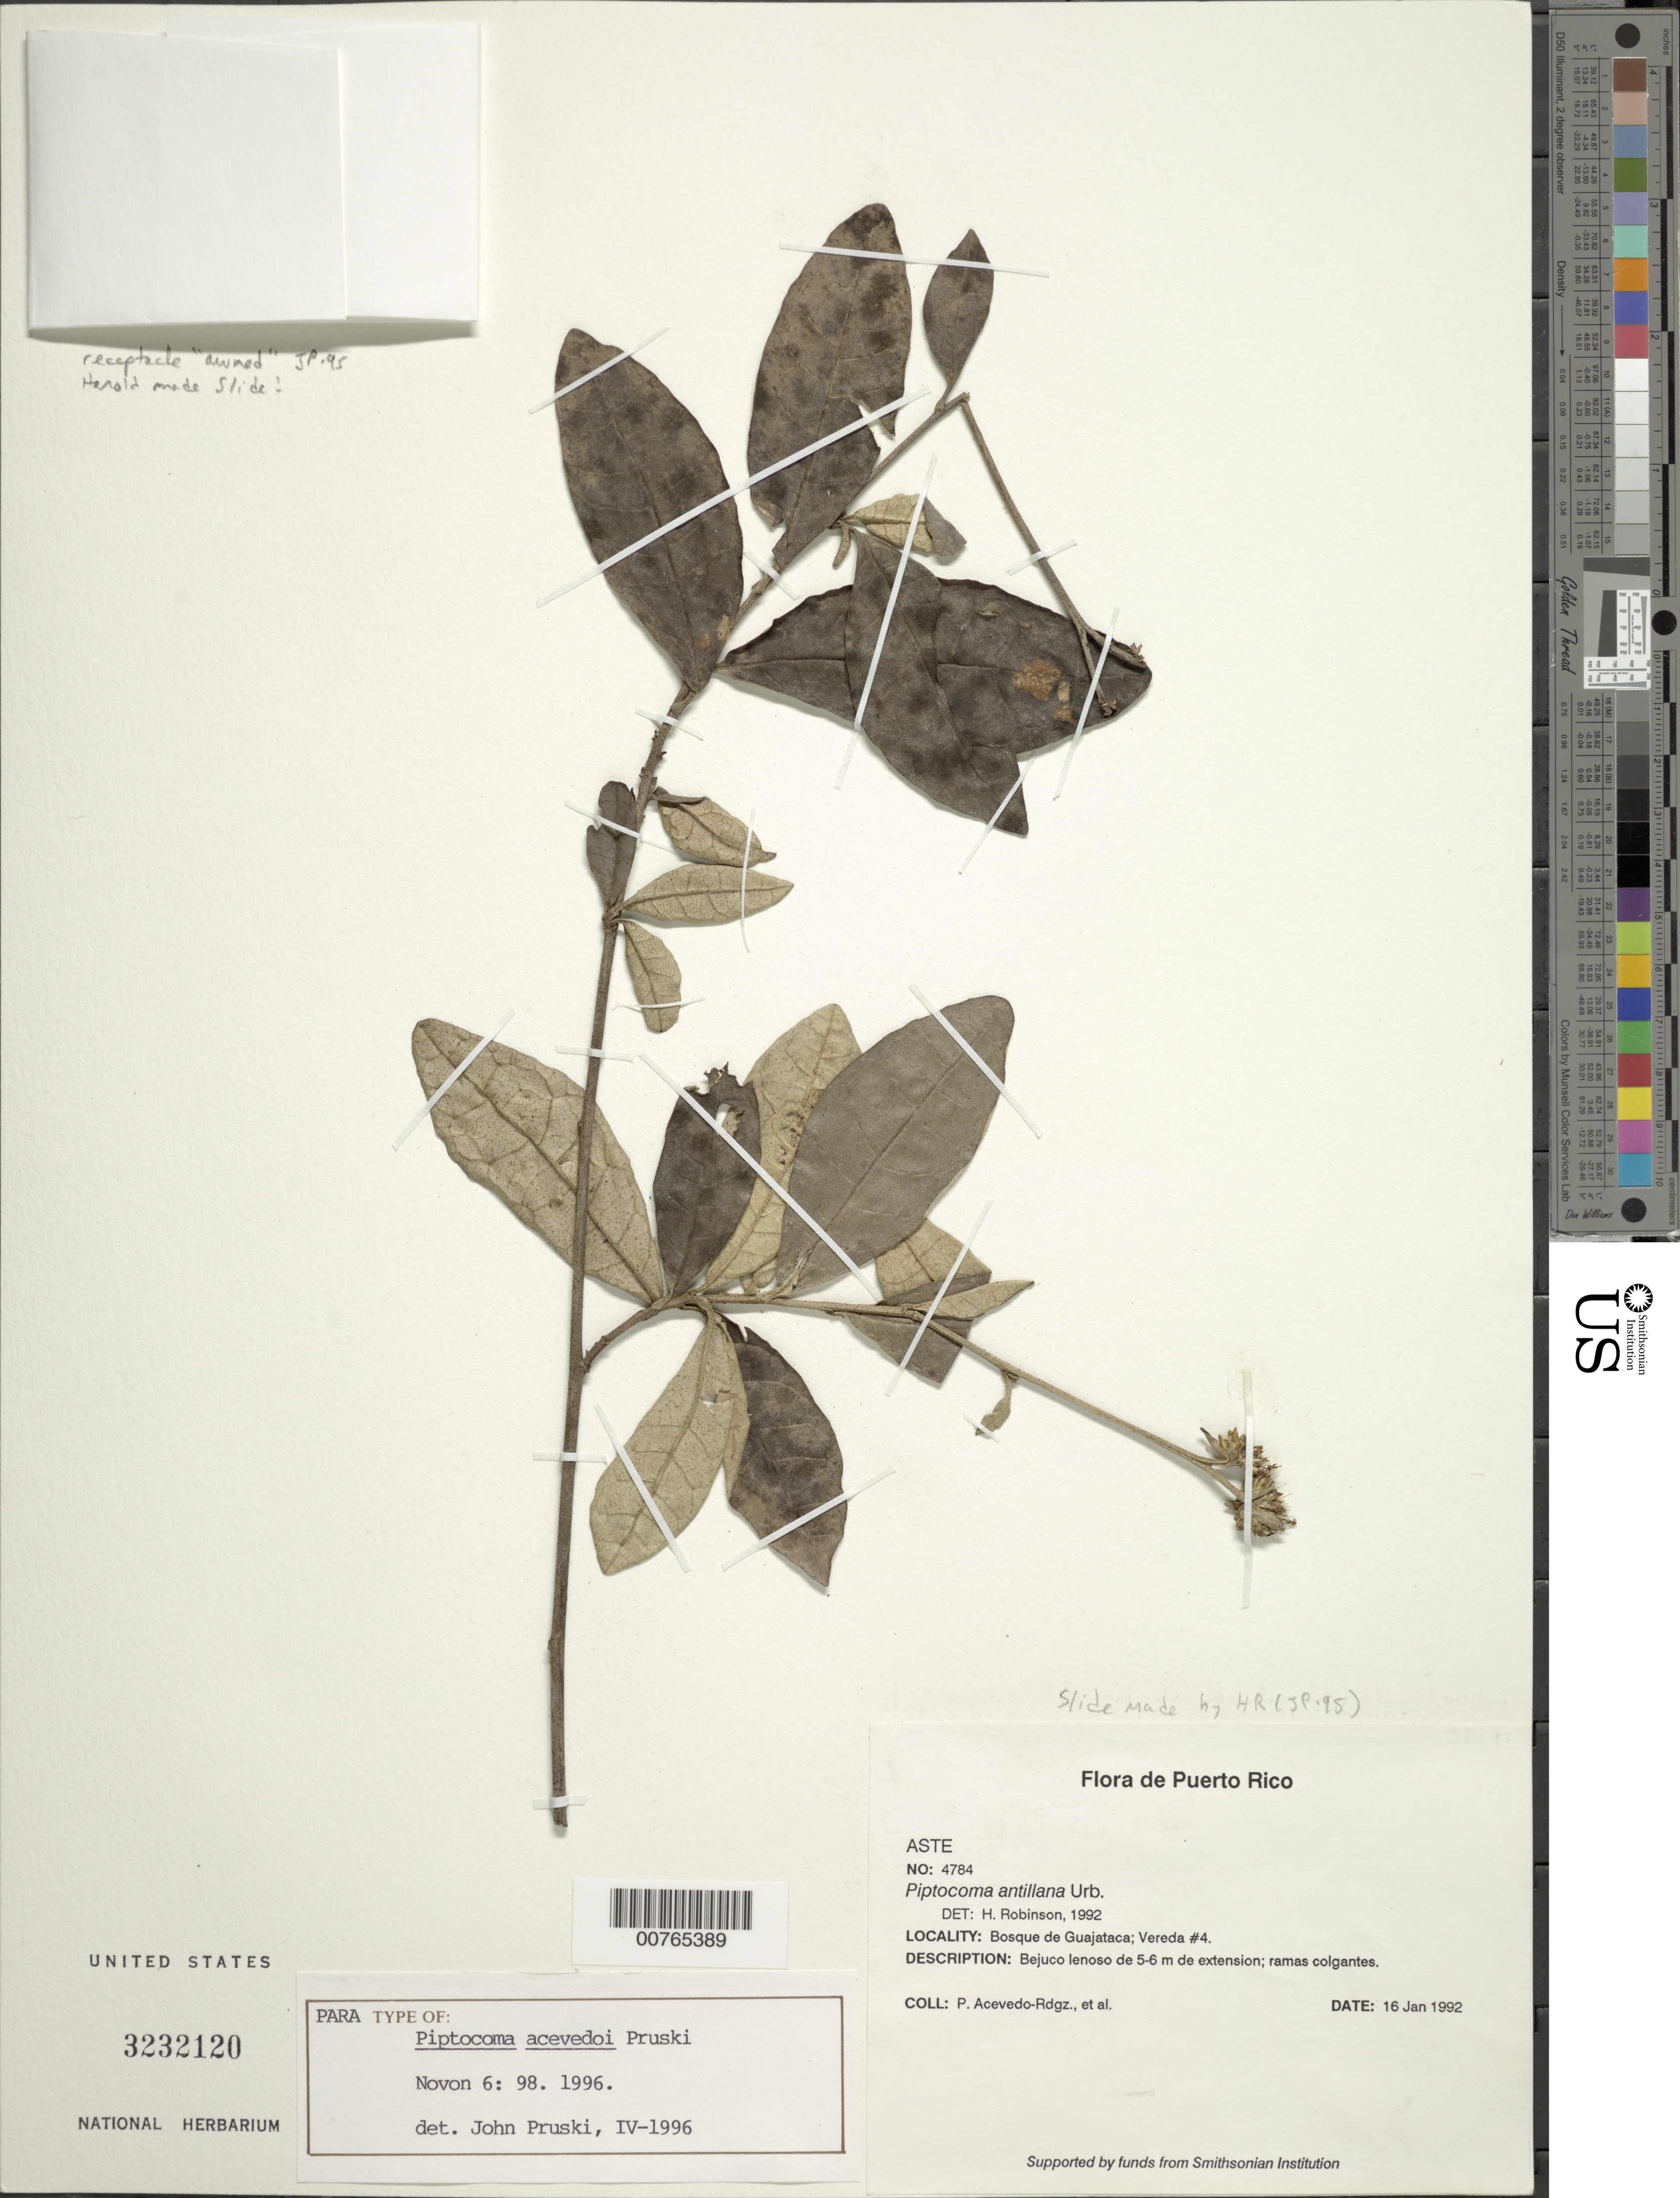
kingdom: Plantae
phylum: Tracheophyta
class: Magnoliopsida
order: Asterales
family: Asteraceae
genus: Piptocoma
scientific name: Piptocoma acevedoi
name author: Pruski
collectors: P. Acevedo-Rodr.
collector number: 4784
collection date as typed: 16 Jan 1992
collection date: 1992-01-16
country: Puerto Rico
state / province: Isabela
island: Puerto Rico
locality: Isabela; Bosque de Guajataca; Vereda #4.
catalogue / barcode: US 3232120